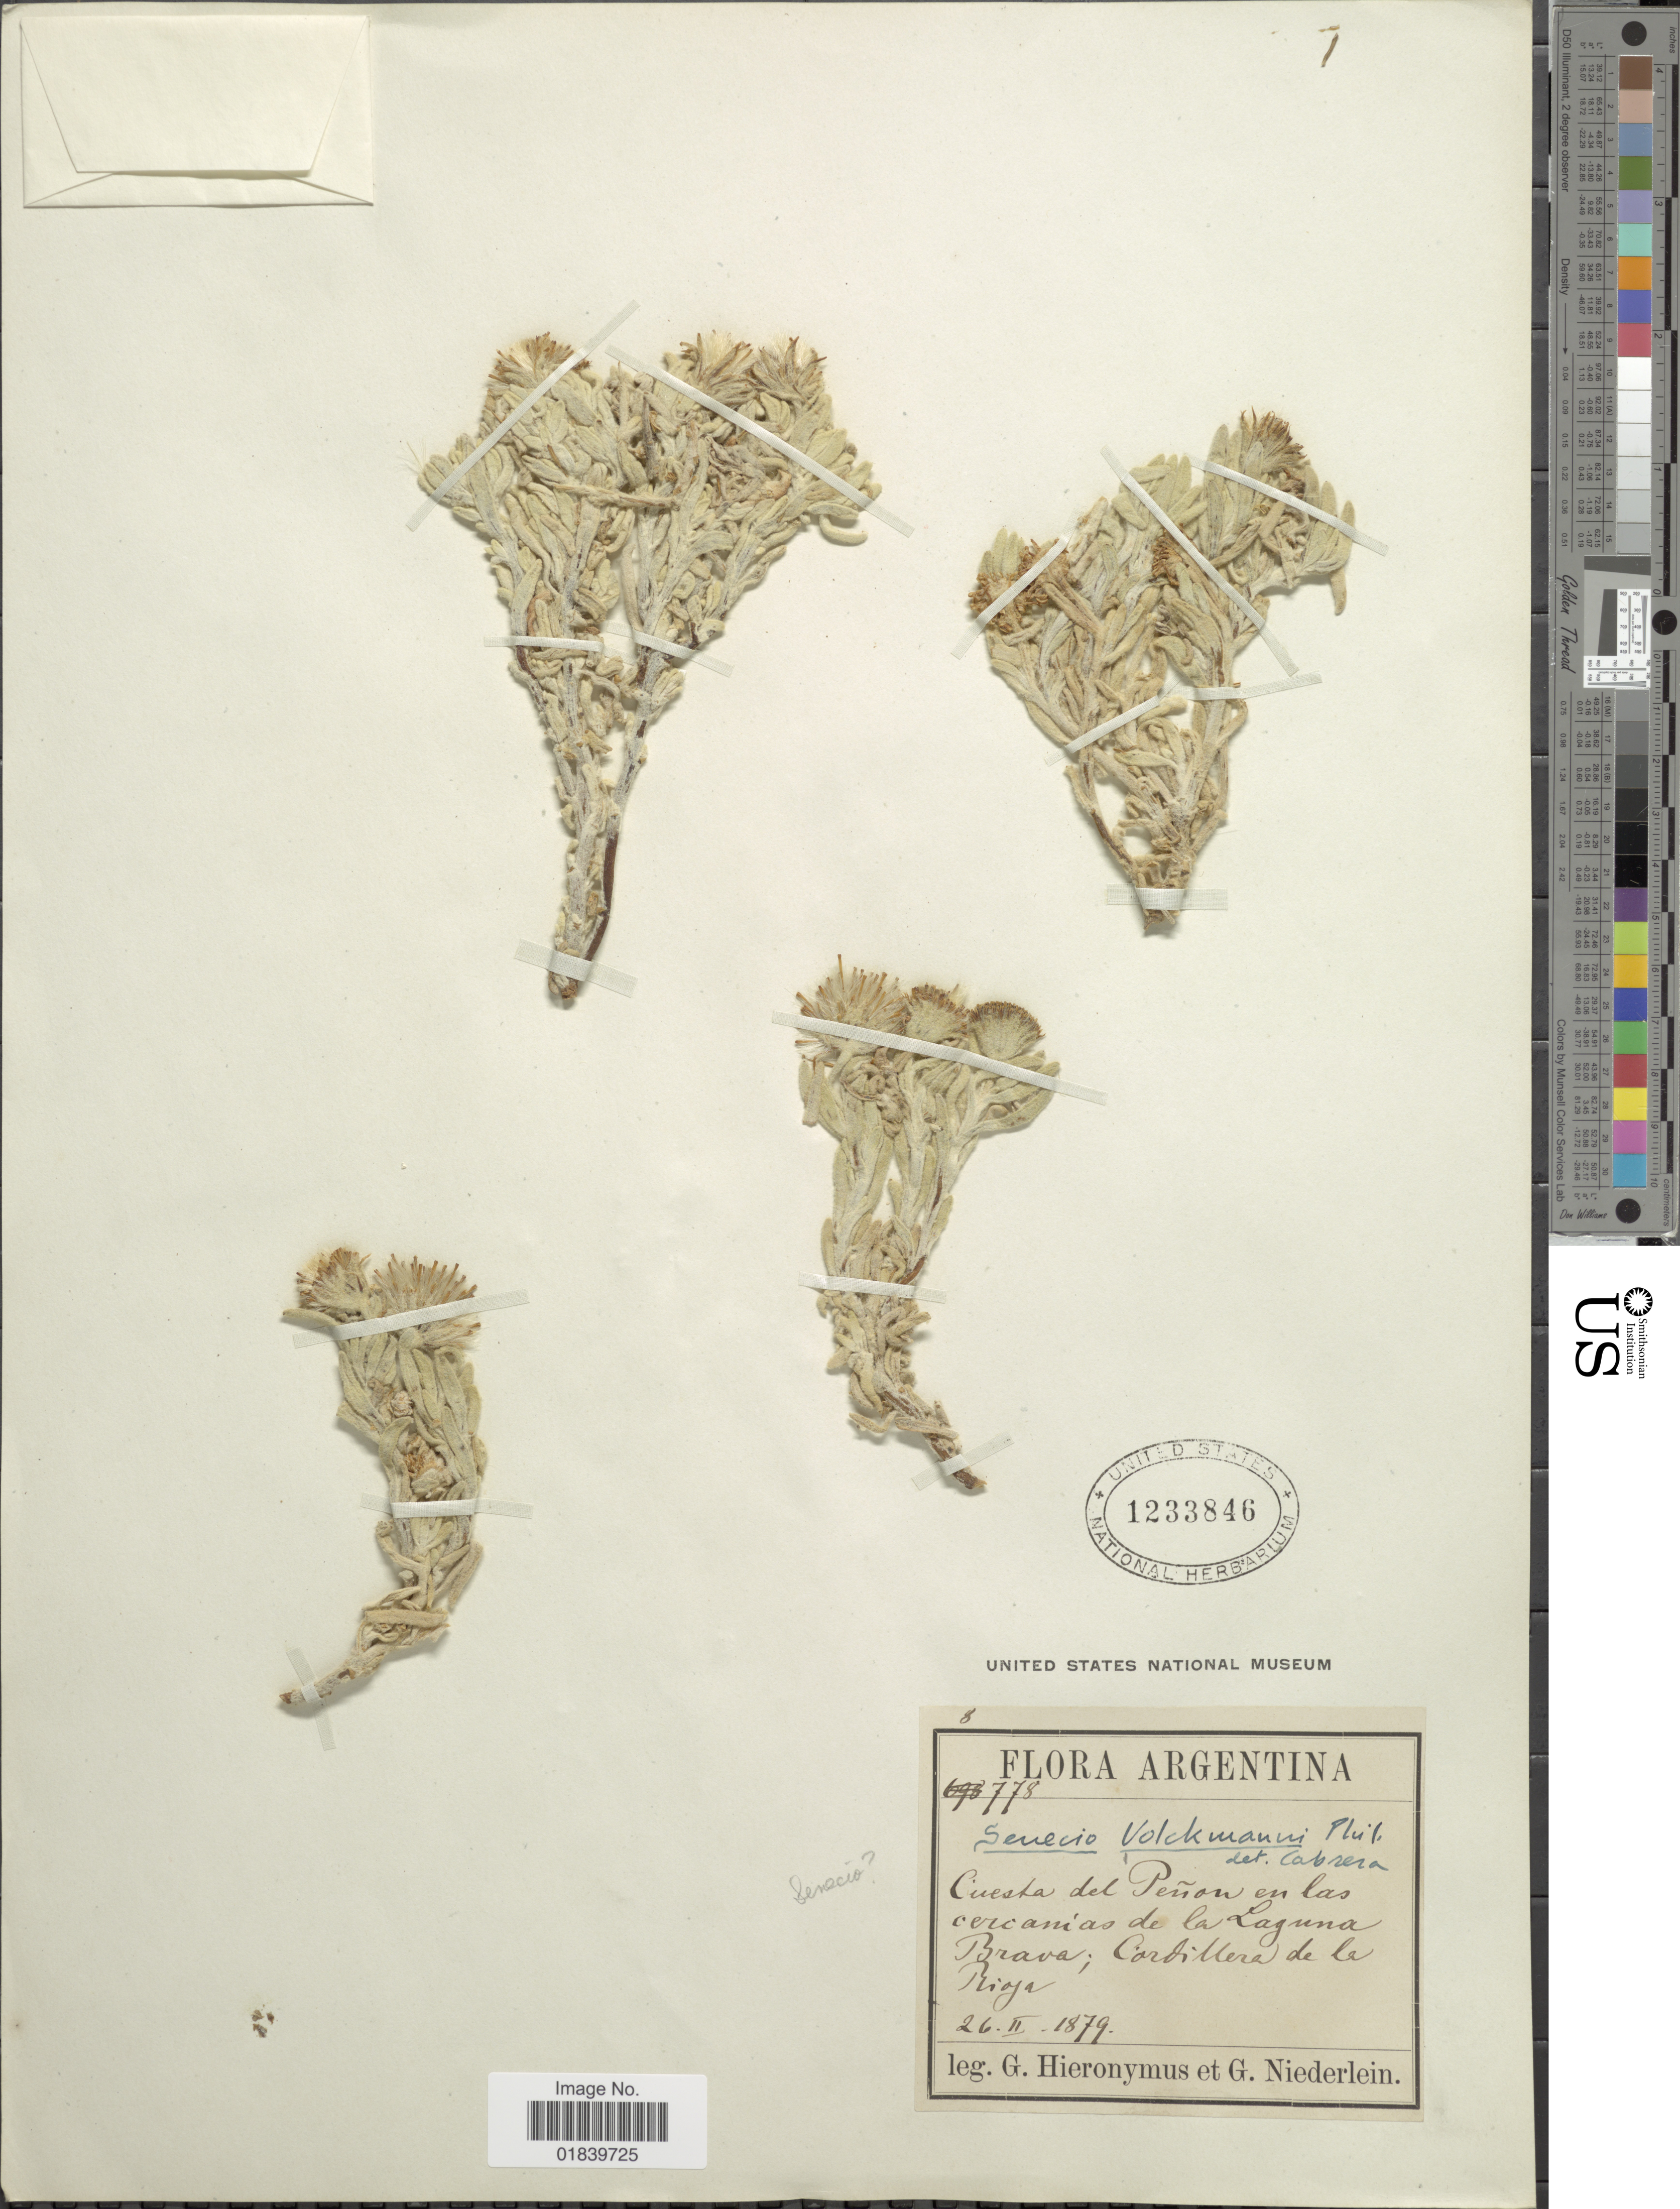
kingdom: Plantae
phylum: Tracheophyta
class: Magnoliopsida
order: Asterales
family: Asteraceae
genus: Senecio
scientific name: Senecio volckmannii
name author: Phil.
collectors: G. H. Hieronymus & G. Niederlein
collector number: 778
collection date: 1879-02-26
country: Argentina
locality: Cuesta del Penon en las cercamas de la Laguna. Brava; Cordillera de la Rioja.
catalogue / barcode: US 1233846